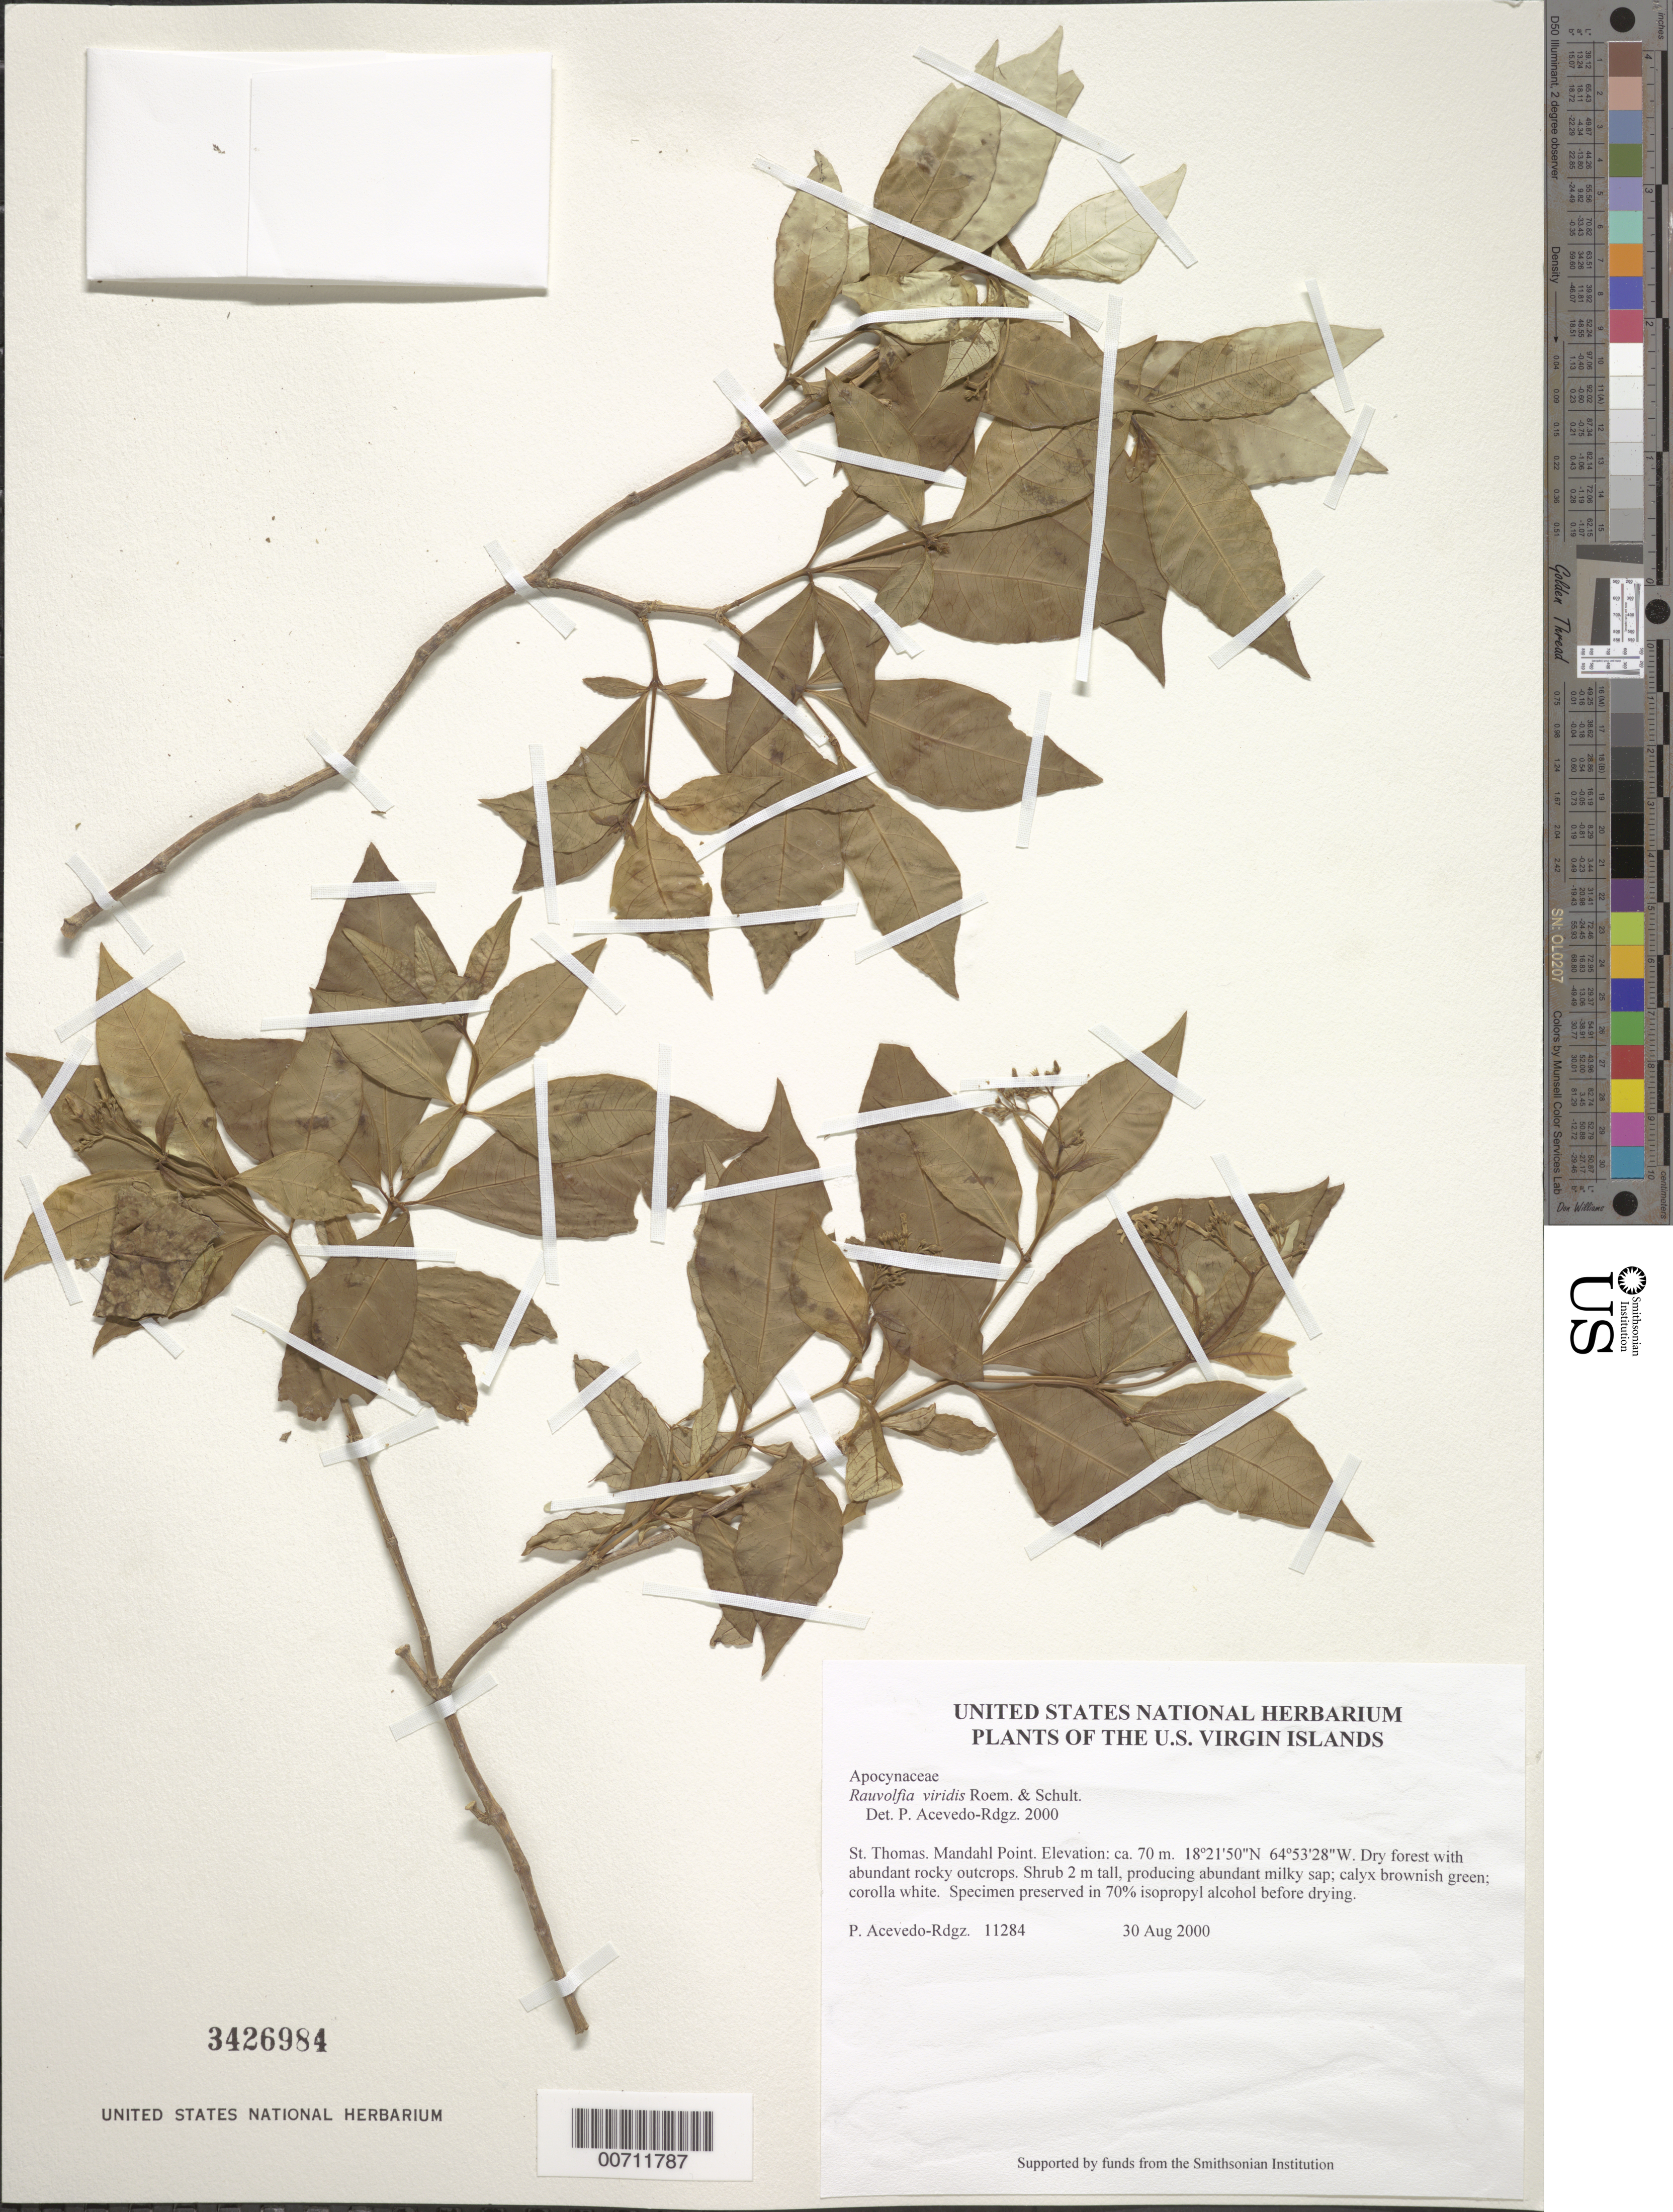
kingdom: Plantae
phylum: Tracheophyta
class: Magnoliopsida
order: Gentianales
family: Apocynaceae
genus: Rauvolfia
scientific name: Rauvolfia viridis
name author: Willd. ex Roem. & Schult.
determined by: Acevedo-Rodríguez, P., (BOT), Smithsonian Institution - National Museum of Natural History (UNITED STATES)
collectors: P. Acevedo-Rodr.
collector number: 11284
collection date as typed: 30 Aug 2000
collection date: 2000-08-30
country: U.S. Virgin Islands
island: St. Thomas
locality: Mandahl Point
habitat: Dry forest with abundant rocky outcrops.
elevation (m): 70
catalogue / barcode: US 3426984